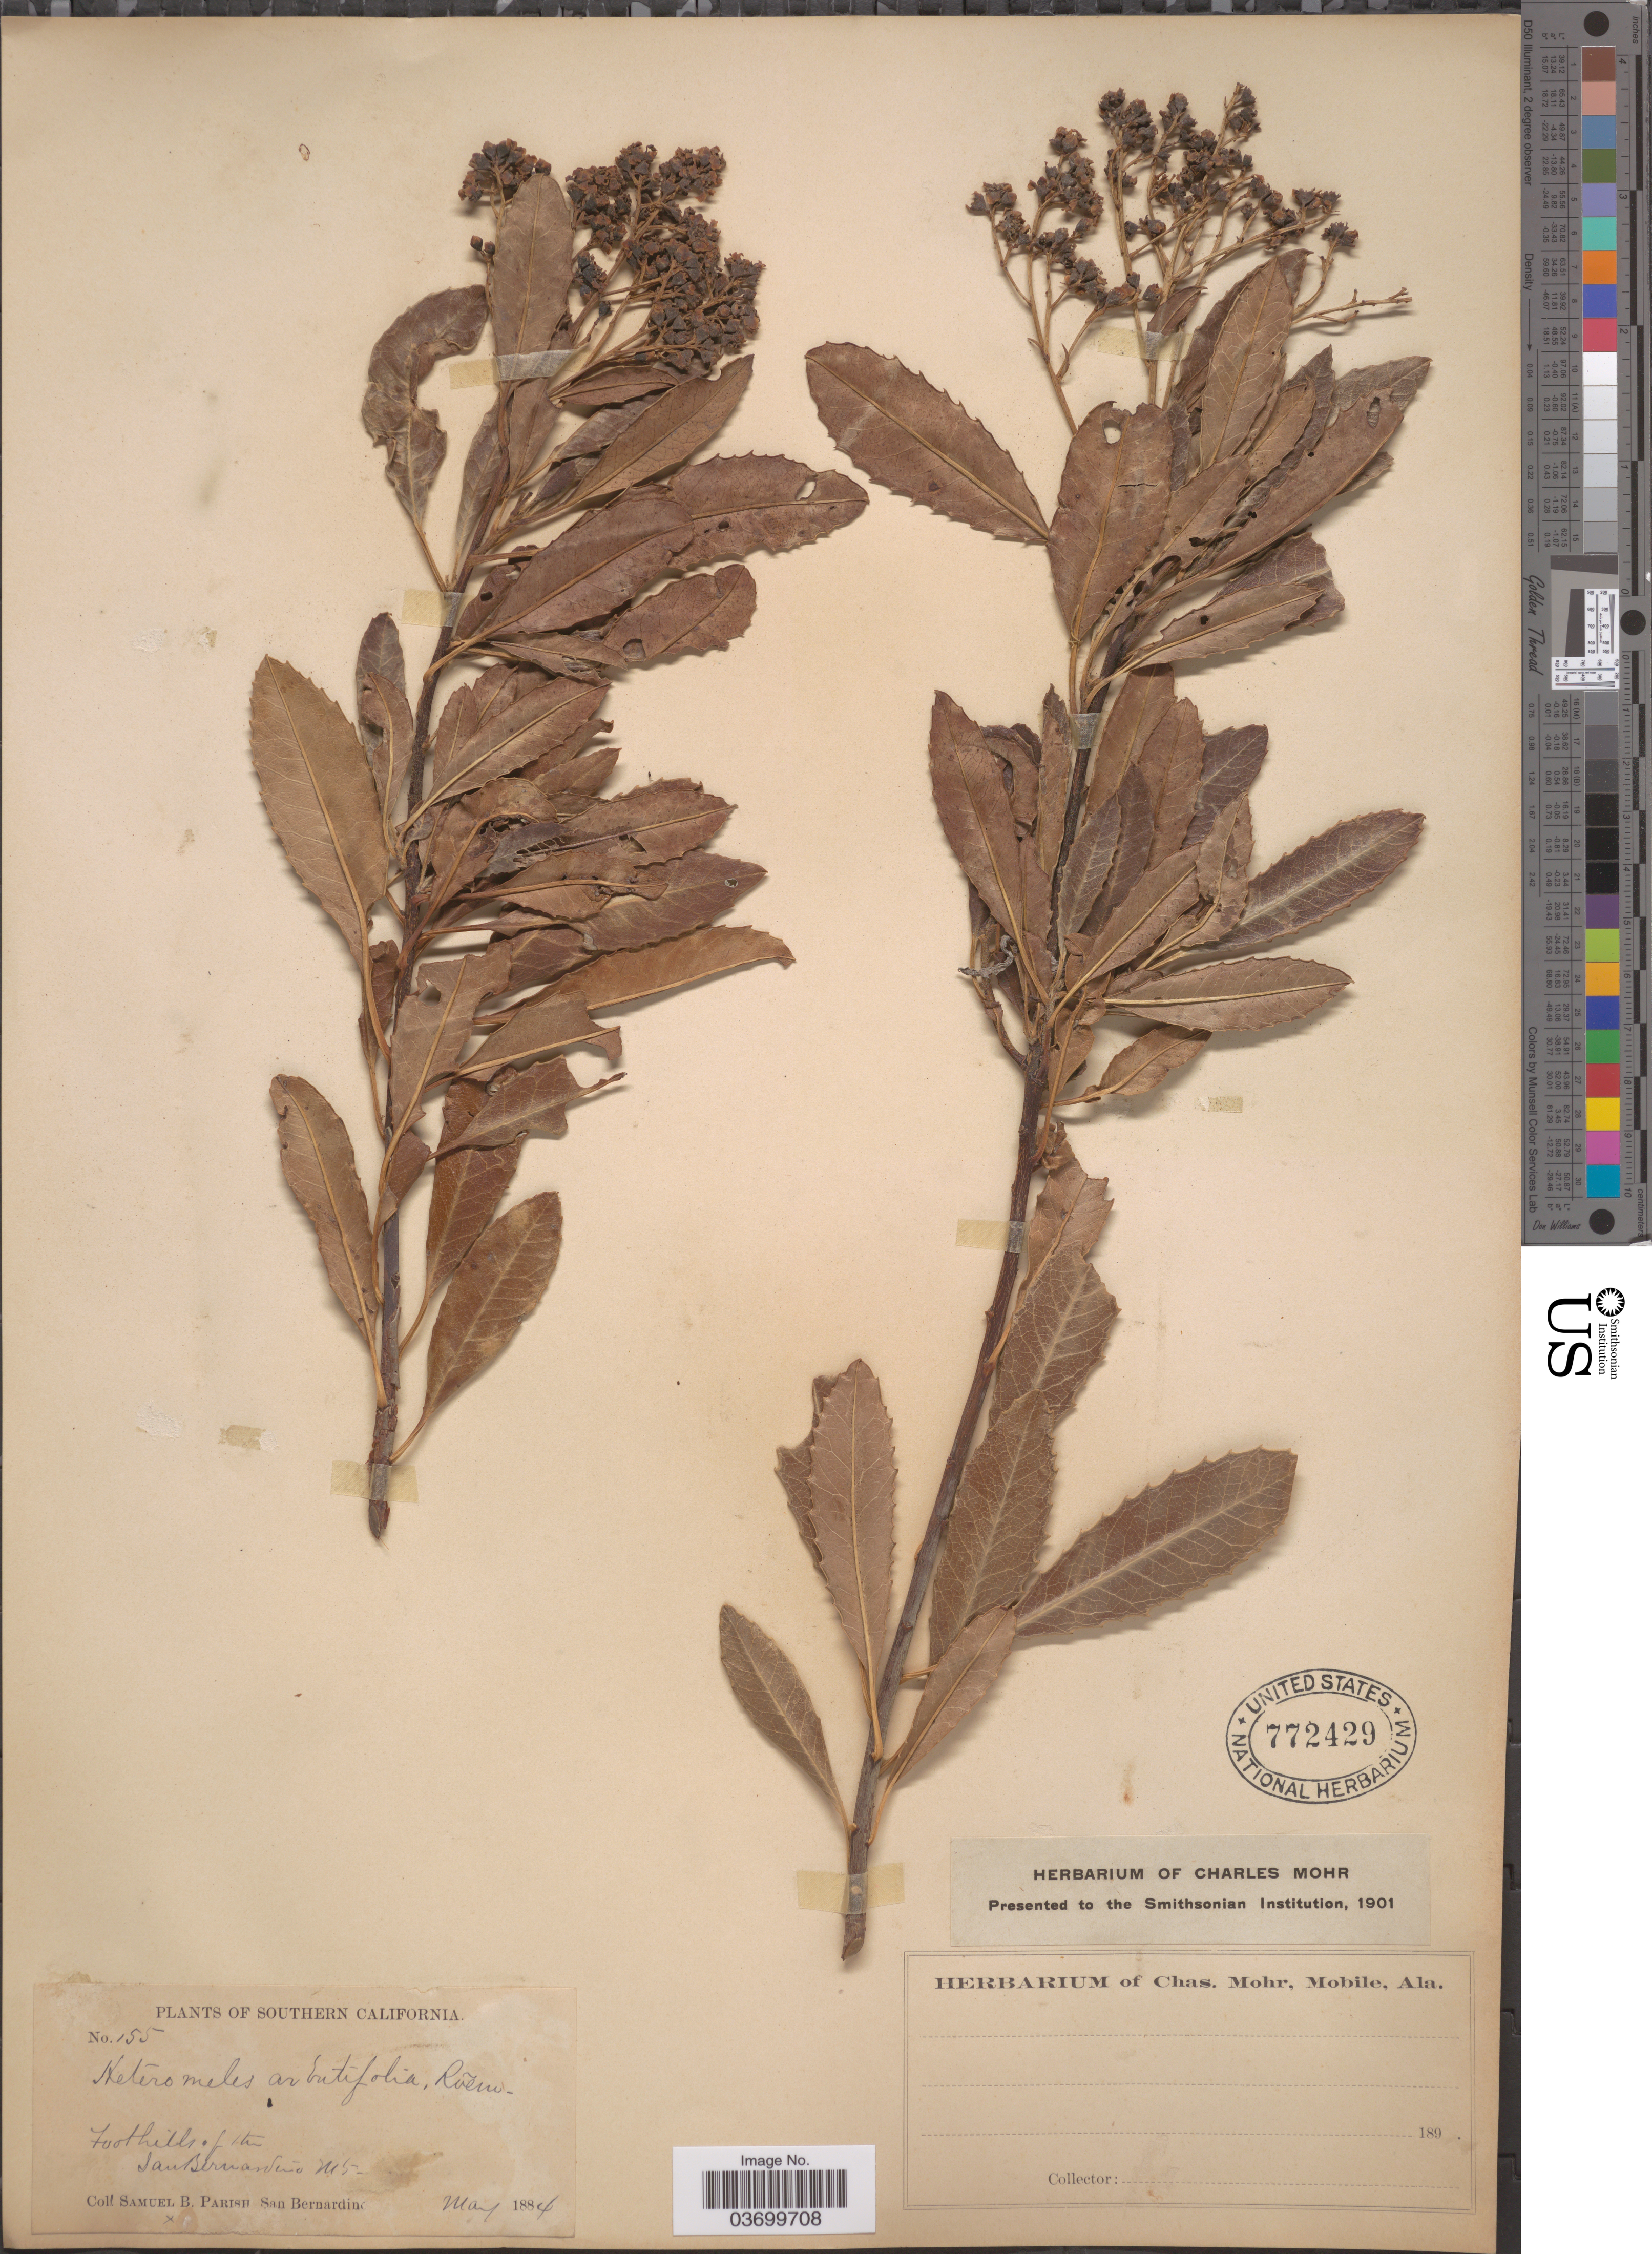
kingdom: Plantae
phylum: Tracheophyta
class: Magnoliopsida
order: Rosales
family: Rosaceae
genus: Heteromeles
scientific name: Heteromeles arbutifolia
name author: (Lindl.) Roemer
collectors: S. B. Parish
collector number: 155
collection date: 1884-05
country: United States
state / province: California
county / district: San Bernardino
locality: Southern California. Foothills of the San Bernandino Mts.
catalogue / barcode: US 772429